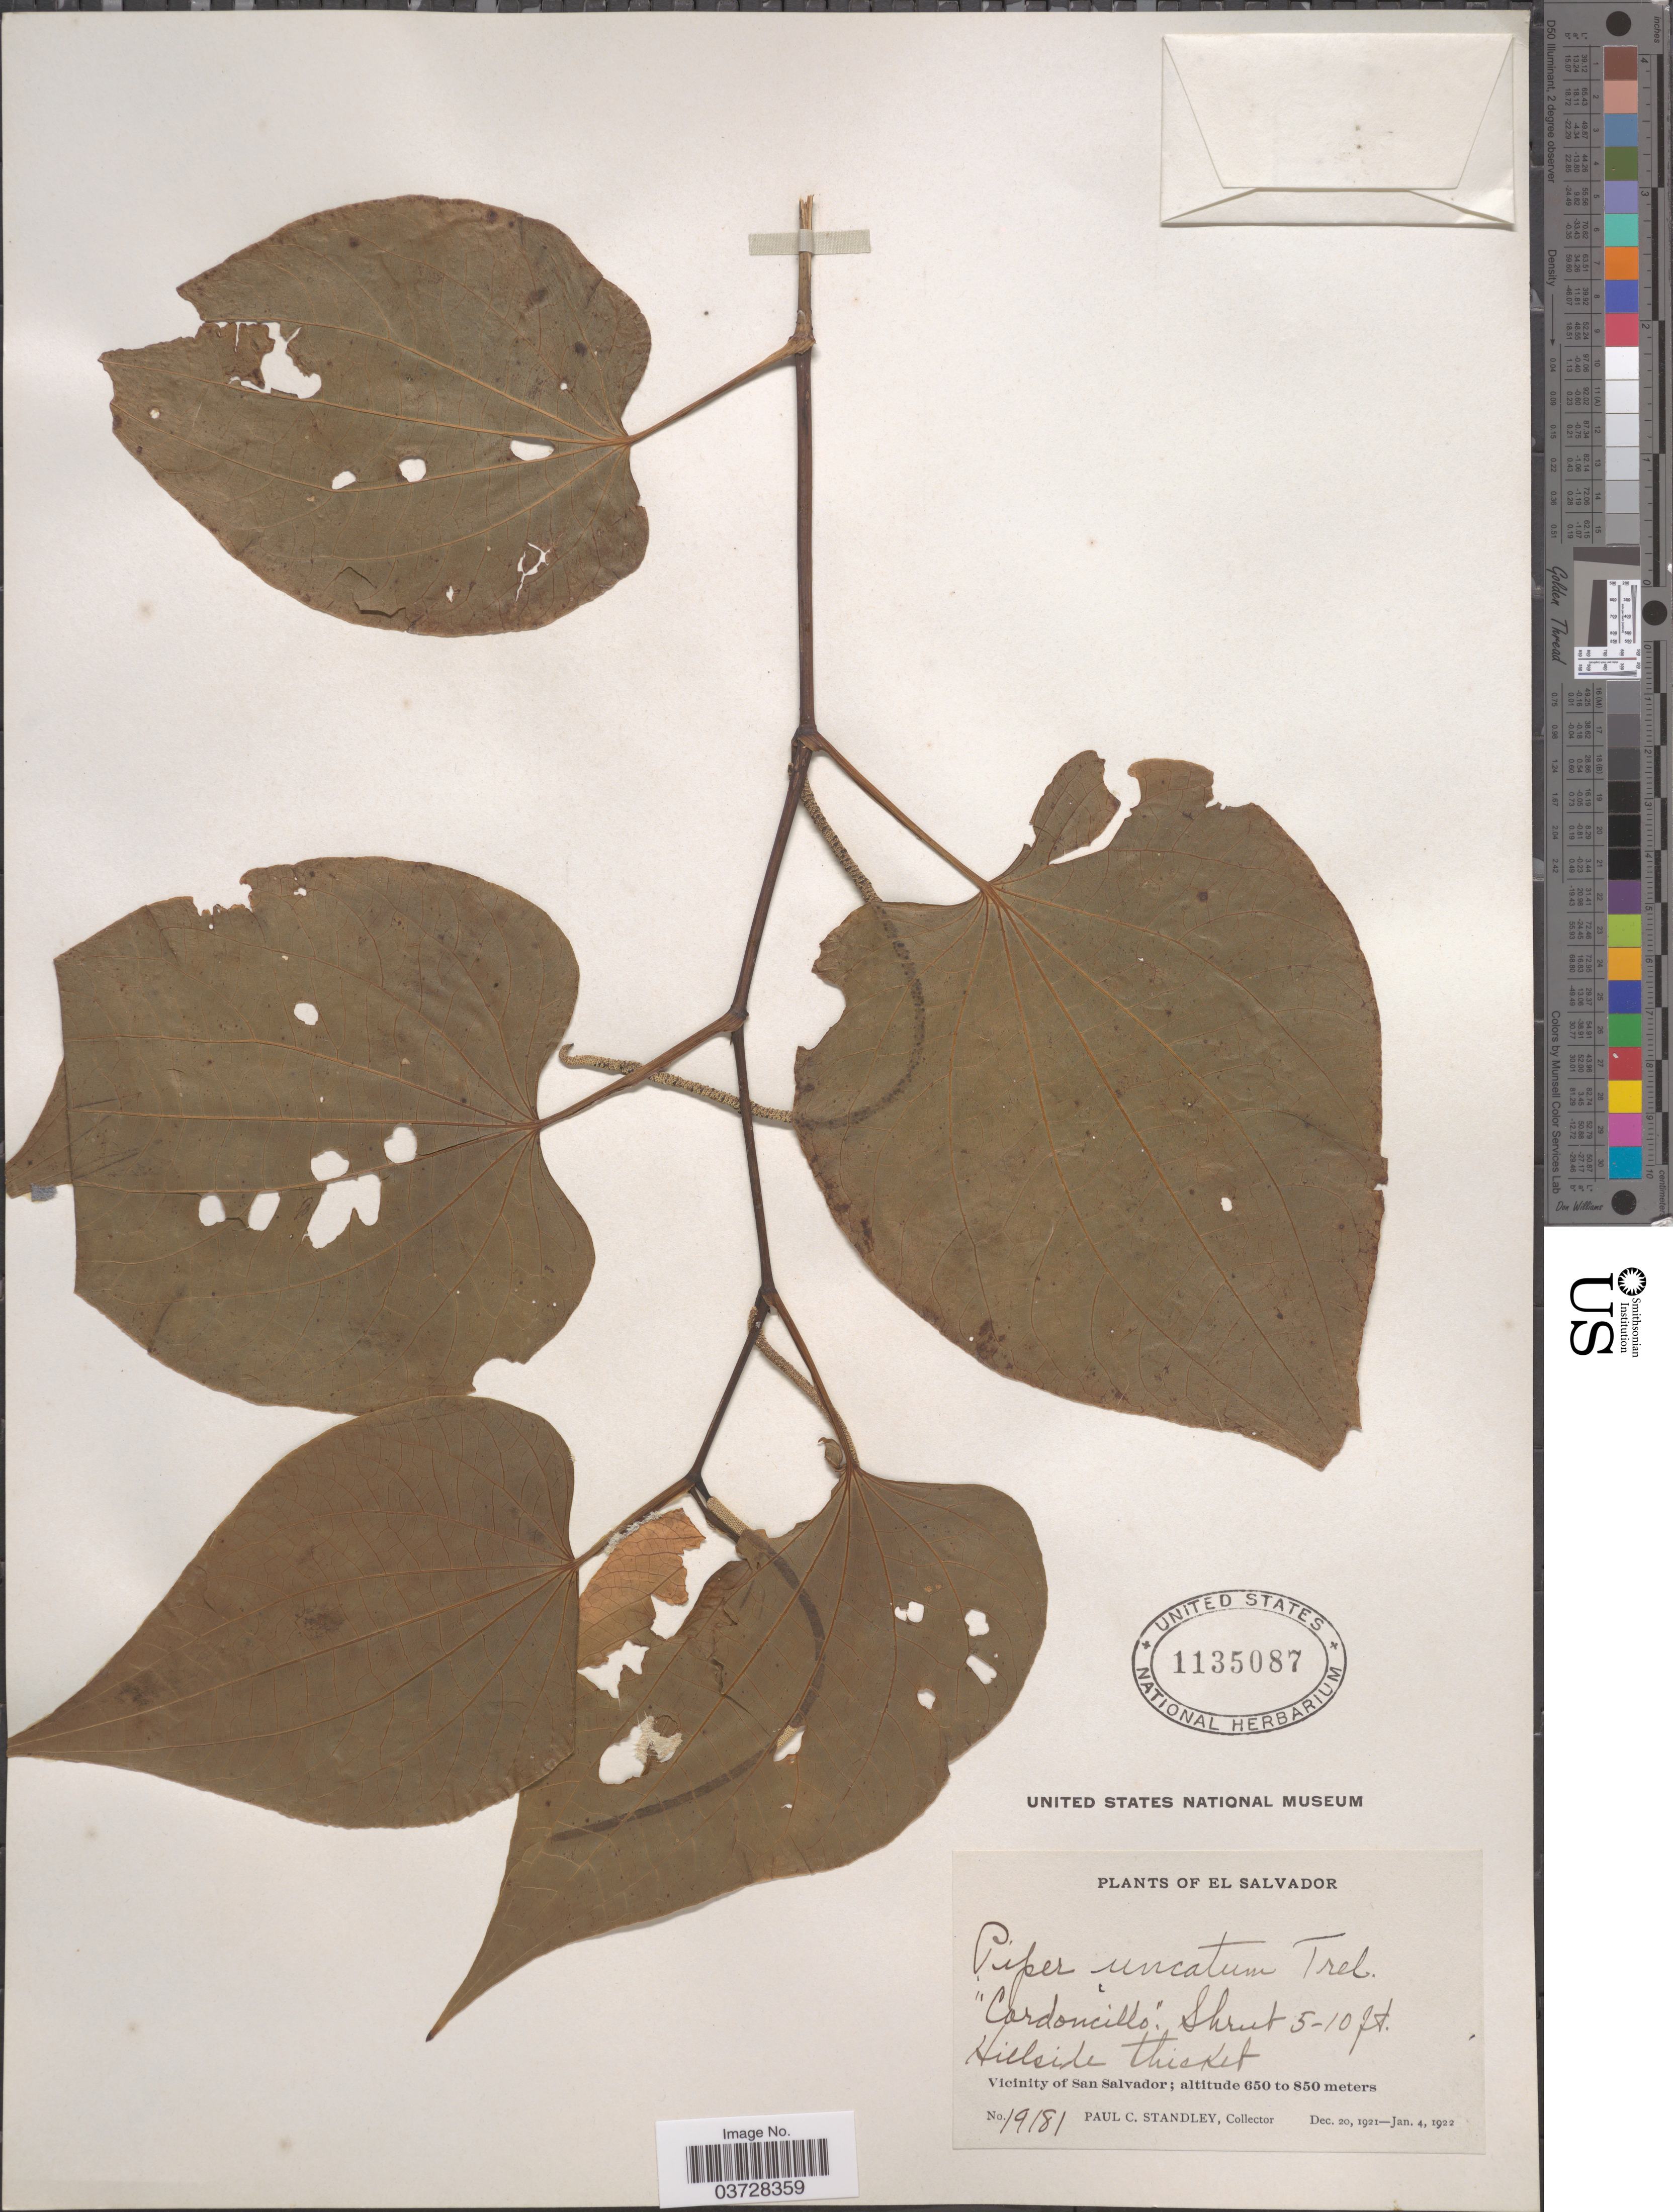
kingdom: Plantae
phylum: Tracheophyta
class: Magnoliopsida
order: Piperales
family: Piperaceae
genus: Piper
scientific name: Piper marginatum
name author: Jacq.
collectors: P. C. Standley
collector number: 19181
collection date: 1921-12-20/1922-01-04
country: El Salvador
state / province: San Salvador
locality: Vicinity of San Salvador.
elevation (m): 650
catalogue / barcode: US 1135087